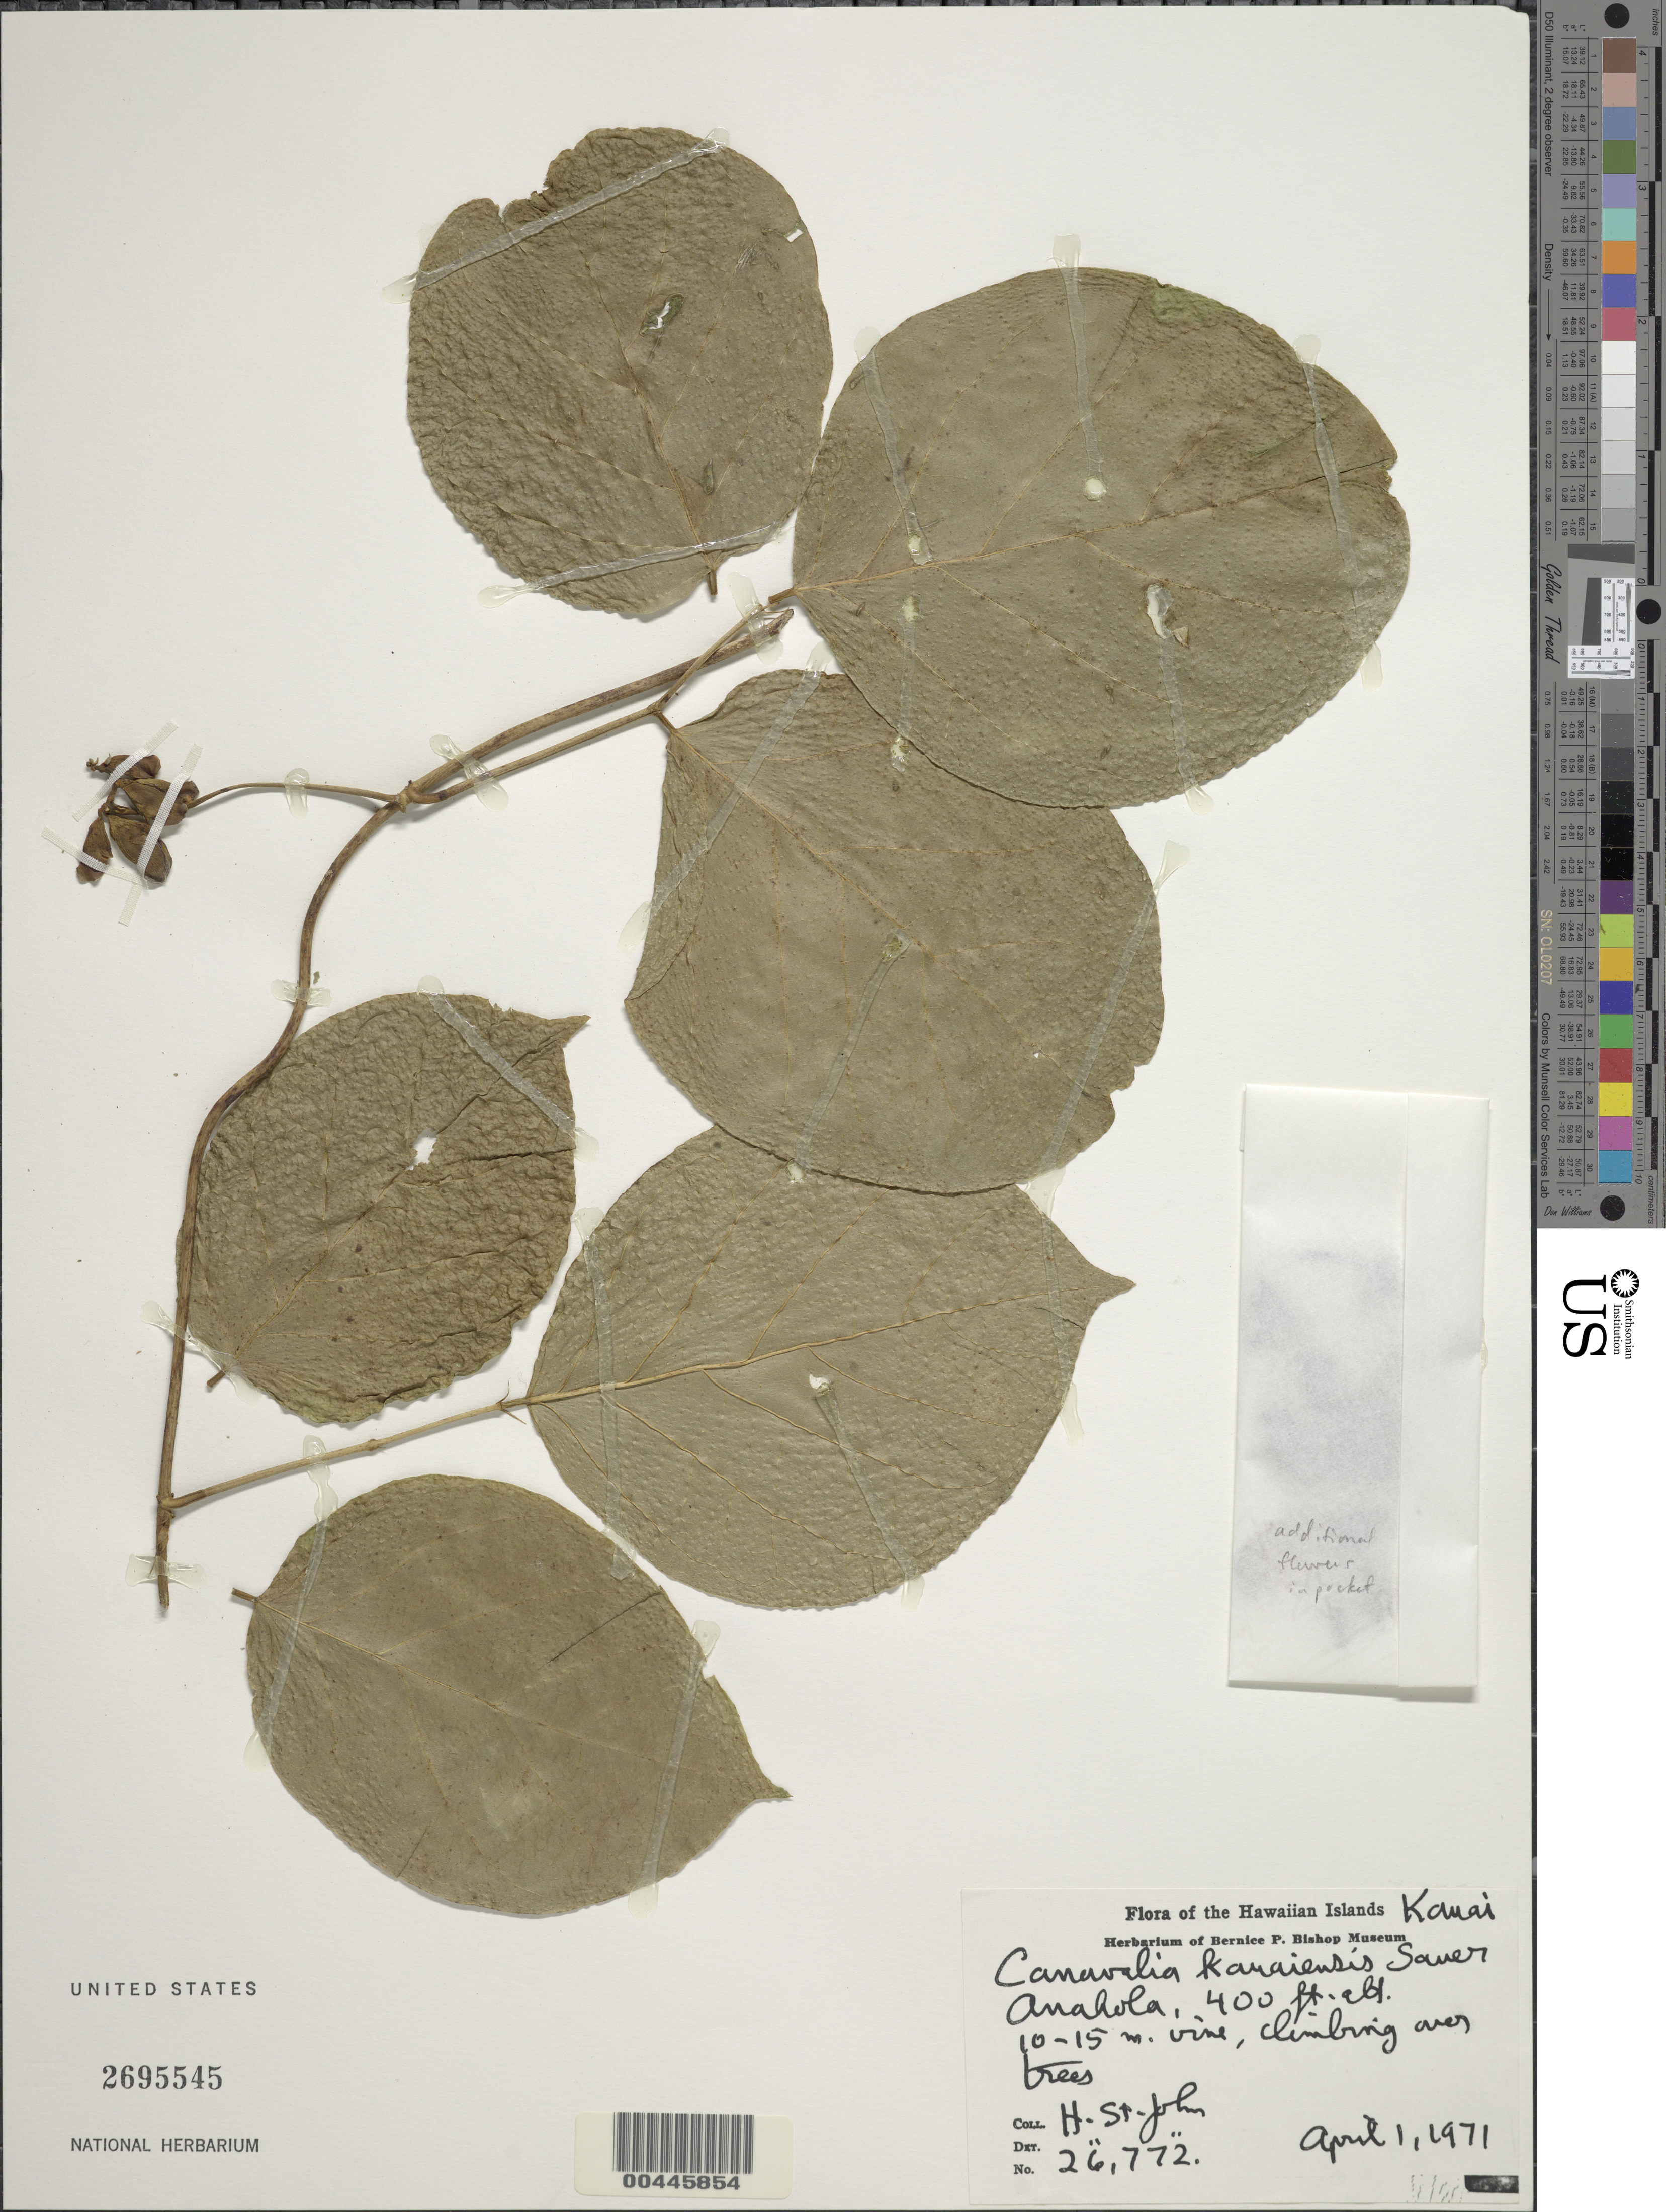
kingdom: Plantae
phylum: Tracheophyta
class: Magnoliopsida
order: Fabales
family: Fabaceae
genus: Canavalia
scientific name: Canavalia kauaiensis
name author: J.D. Sauer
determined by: St. John, H.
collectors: H. St. John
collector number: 26772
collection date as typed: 1 Apr 1971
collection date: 1971-04-01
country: United States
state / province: Hawaii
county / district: Kauai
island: Kaua'i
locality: Anahola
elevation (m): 122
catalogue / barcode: US 2695545